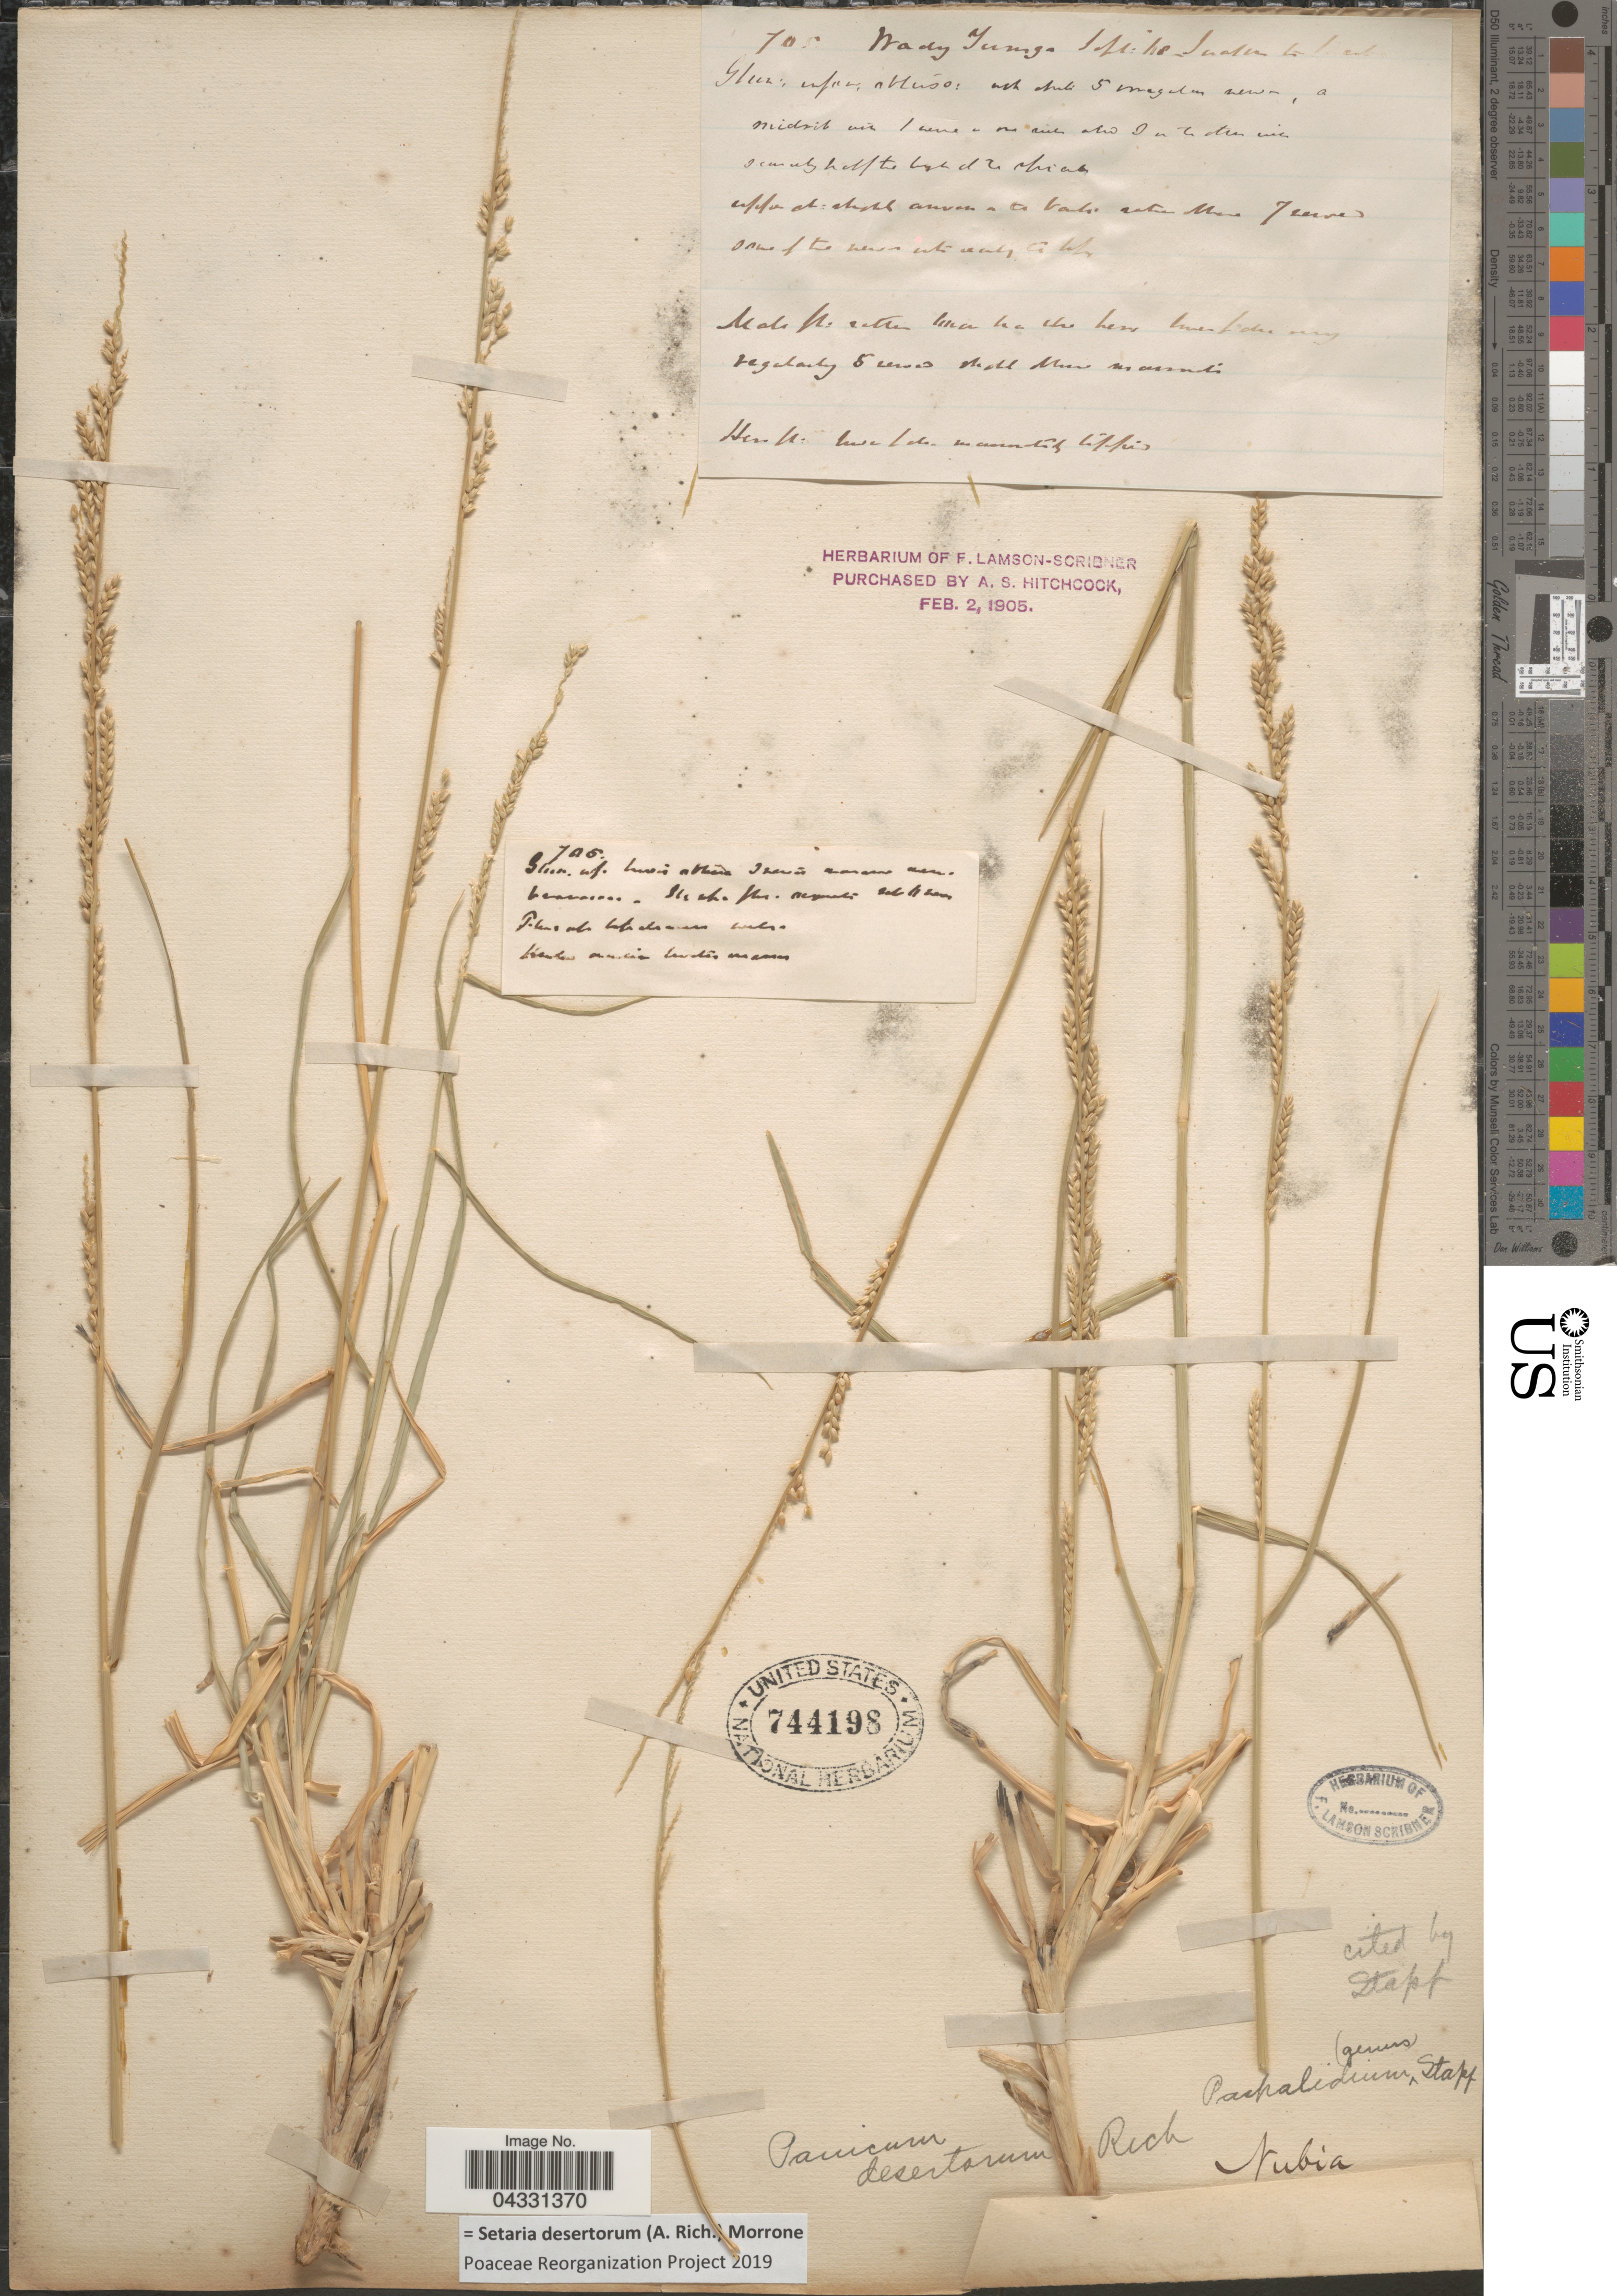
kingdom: Plantae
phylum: Tracheophyta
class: Liliopsida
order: Poales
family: Poaceae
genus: Setaria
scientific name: Setaria desertorum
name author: (A. Rich.) Morrone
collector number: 705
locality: Suden yo enb. [interpreted]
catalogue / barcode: US 744198